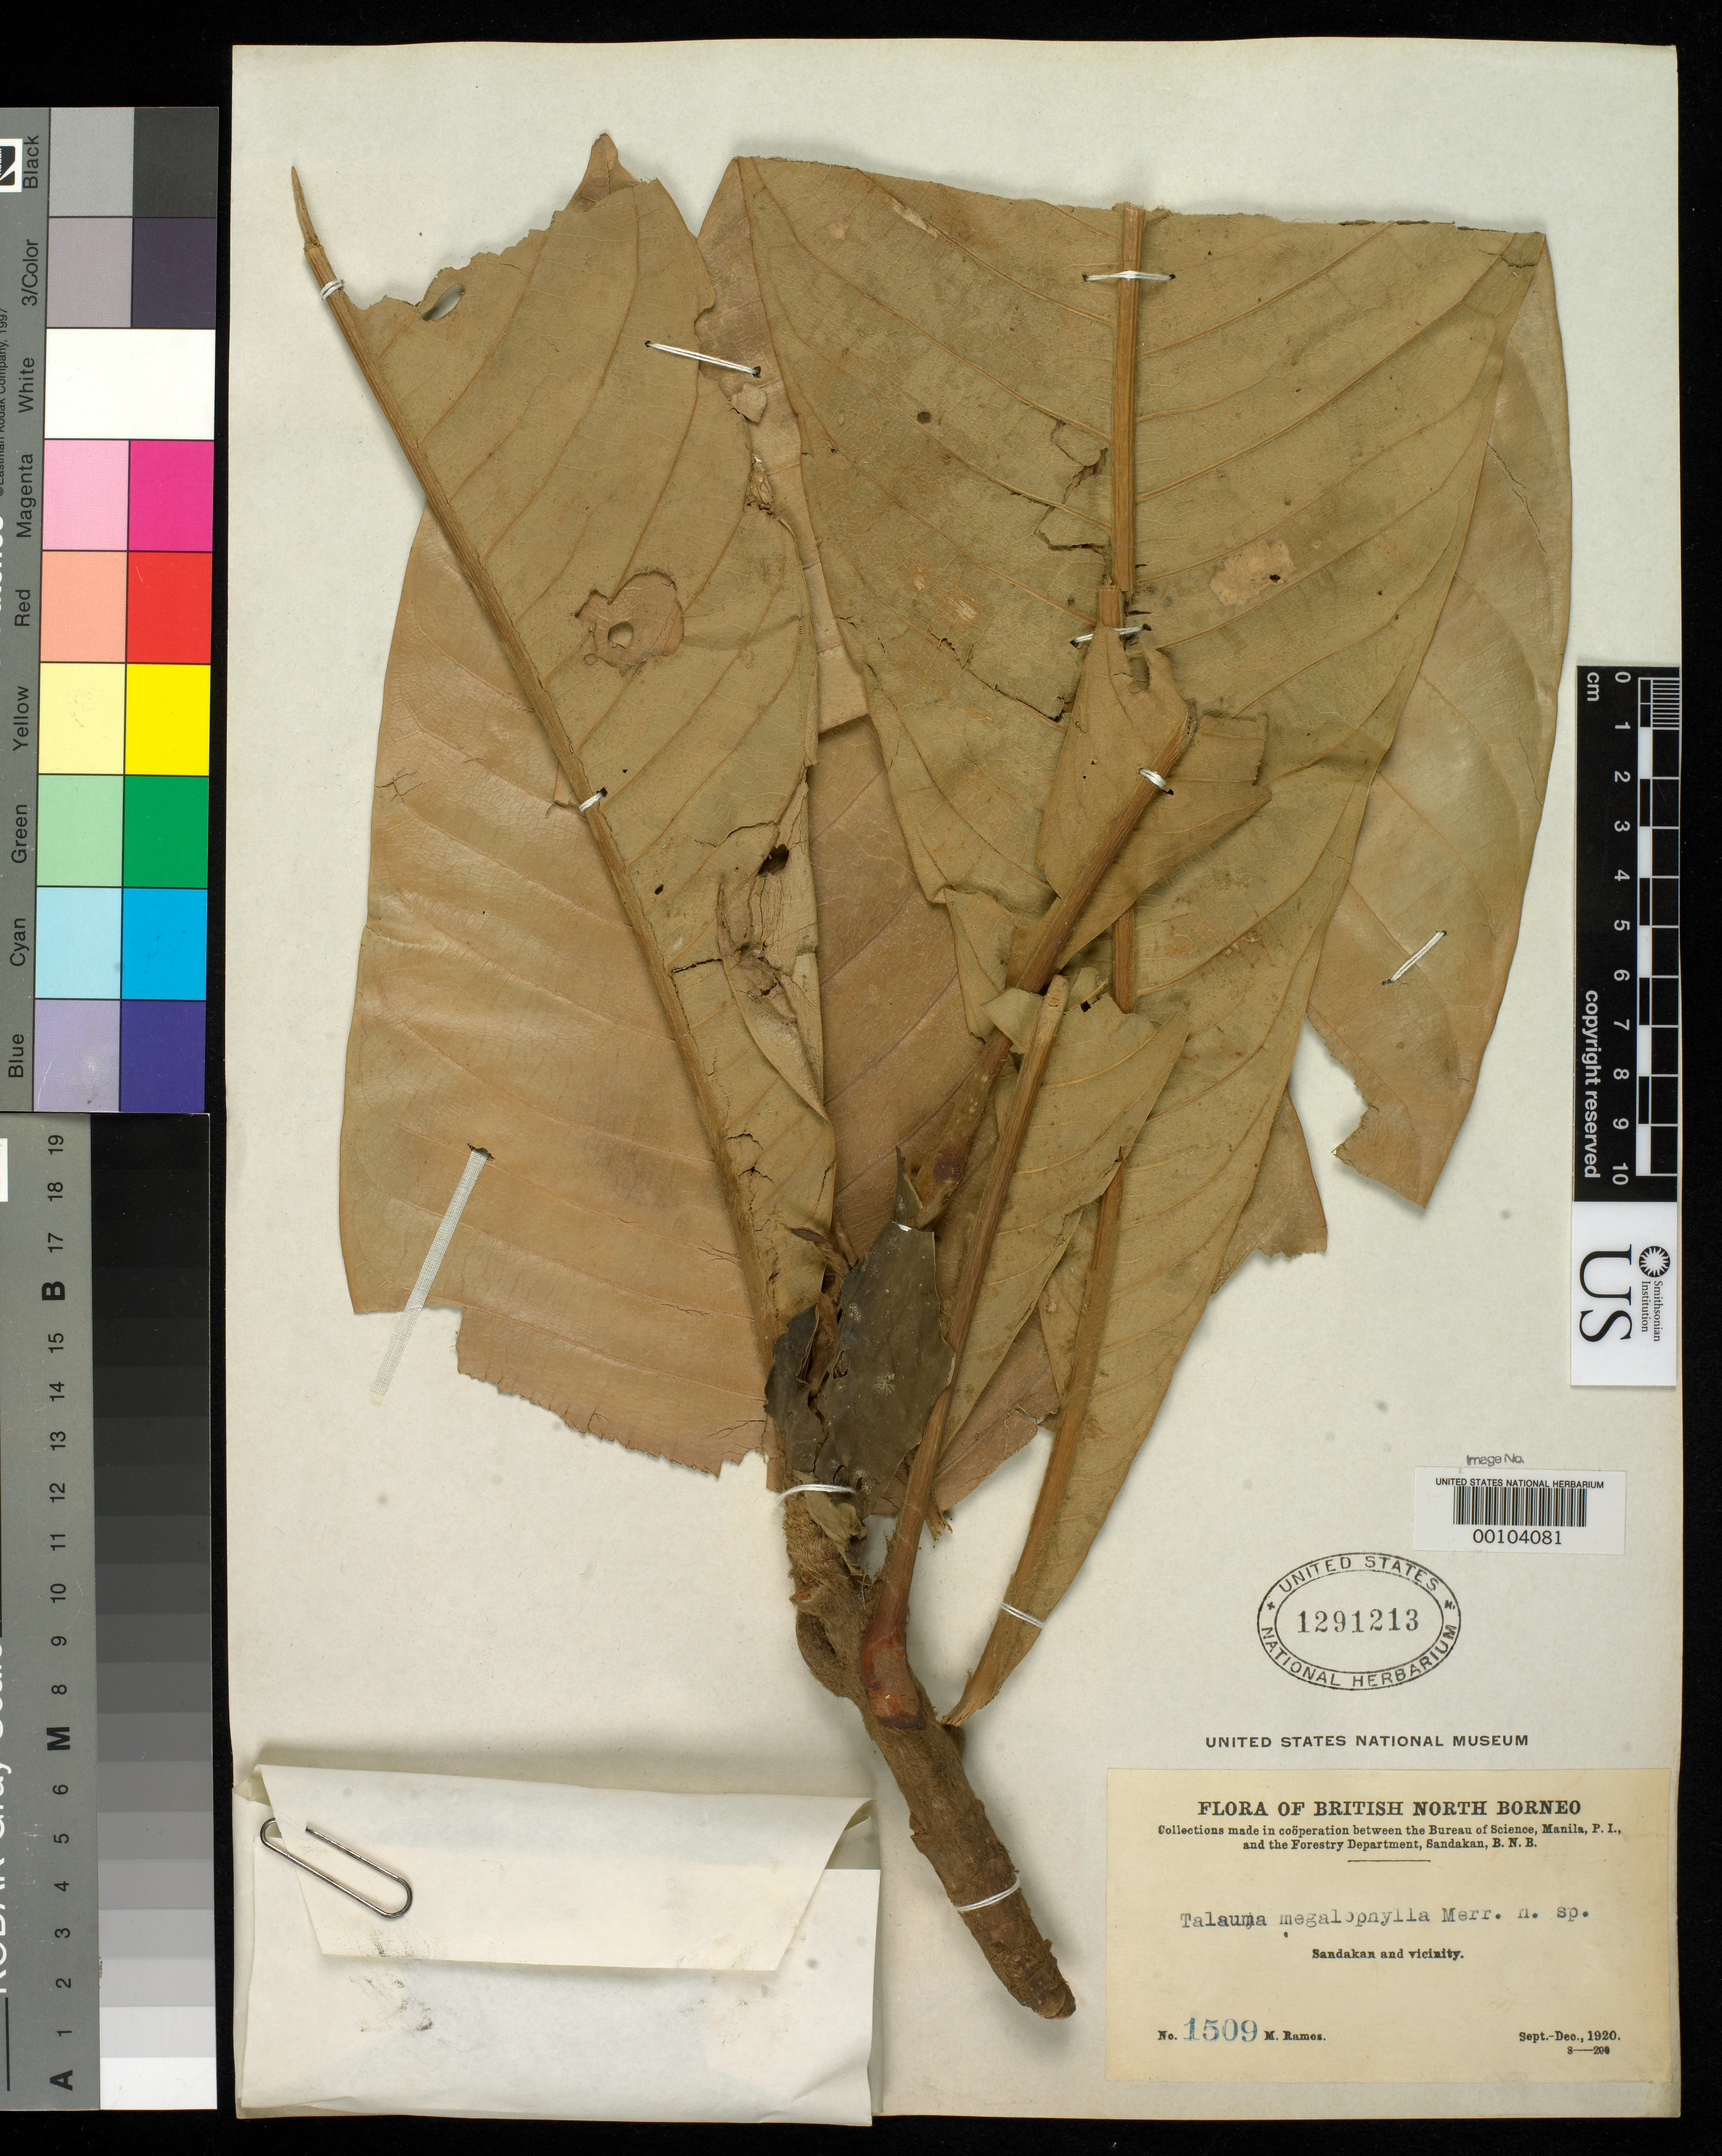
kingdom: Plantae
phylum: Tracheophyta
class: Magnoliopsida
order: Magnoliales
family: Magnoliaceae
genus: Talauma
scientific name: Talauma megalophylla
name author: Merr.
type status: Isotype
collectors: M. Ramos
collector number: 1509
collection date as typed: Oct 1920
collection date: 1920-10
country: Malaysia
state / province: Sabah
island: Borneo Island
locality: Sandakan and vicinity, Batu Lima.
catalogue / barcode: US 1291213